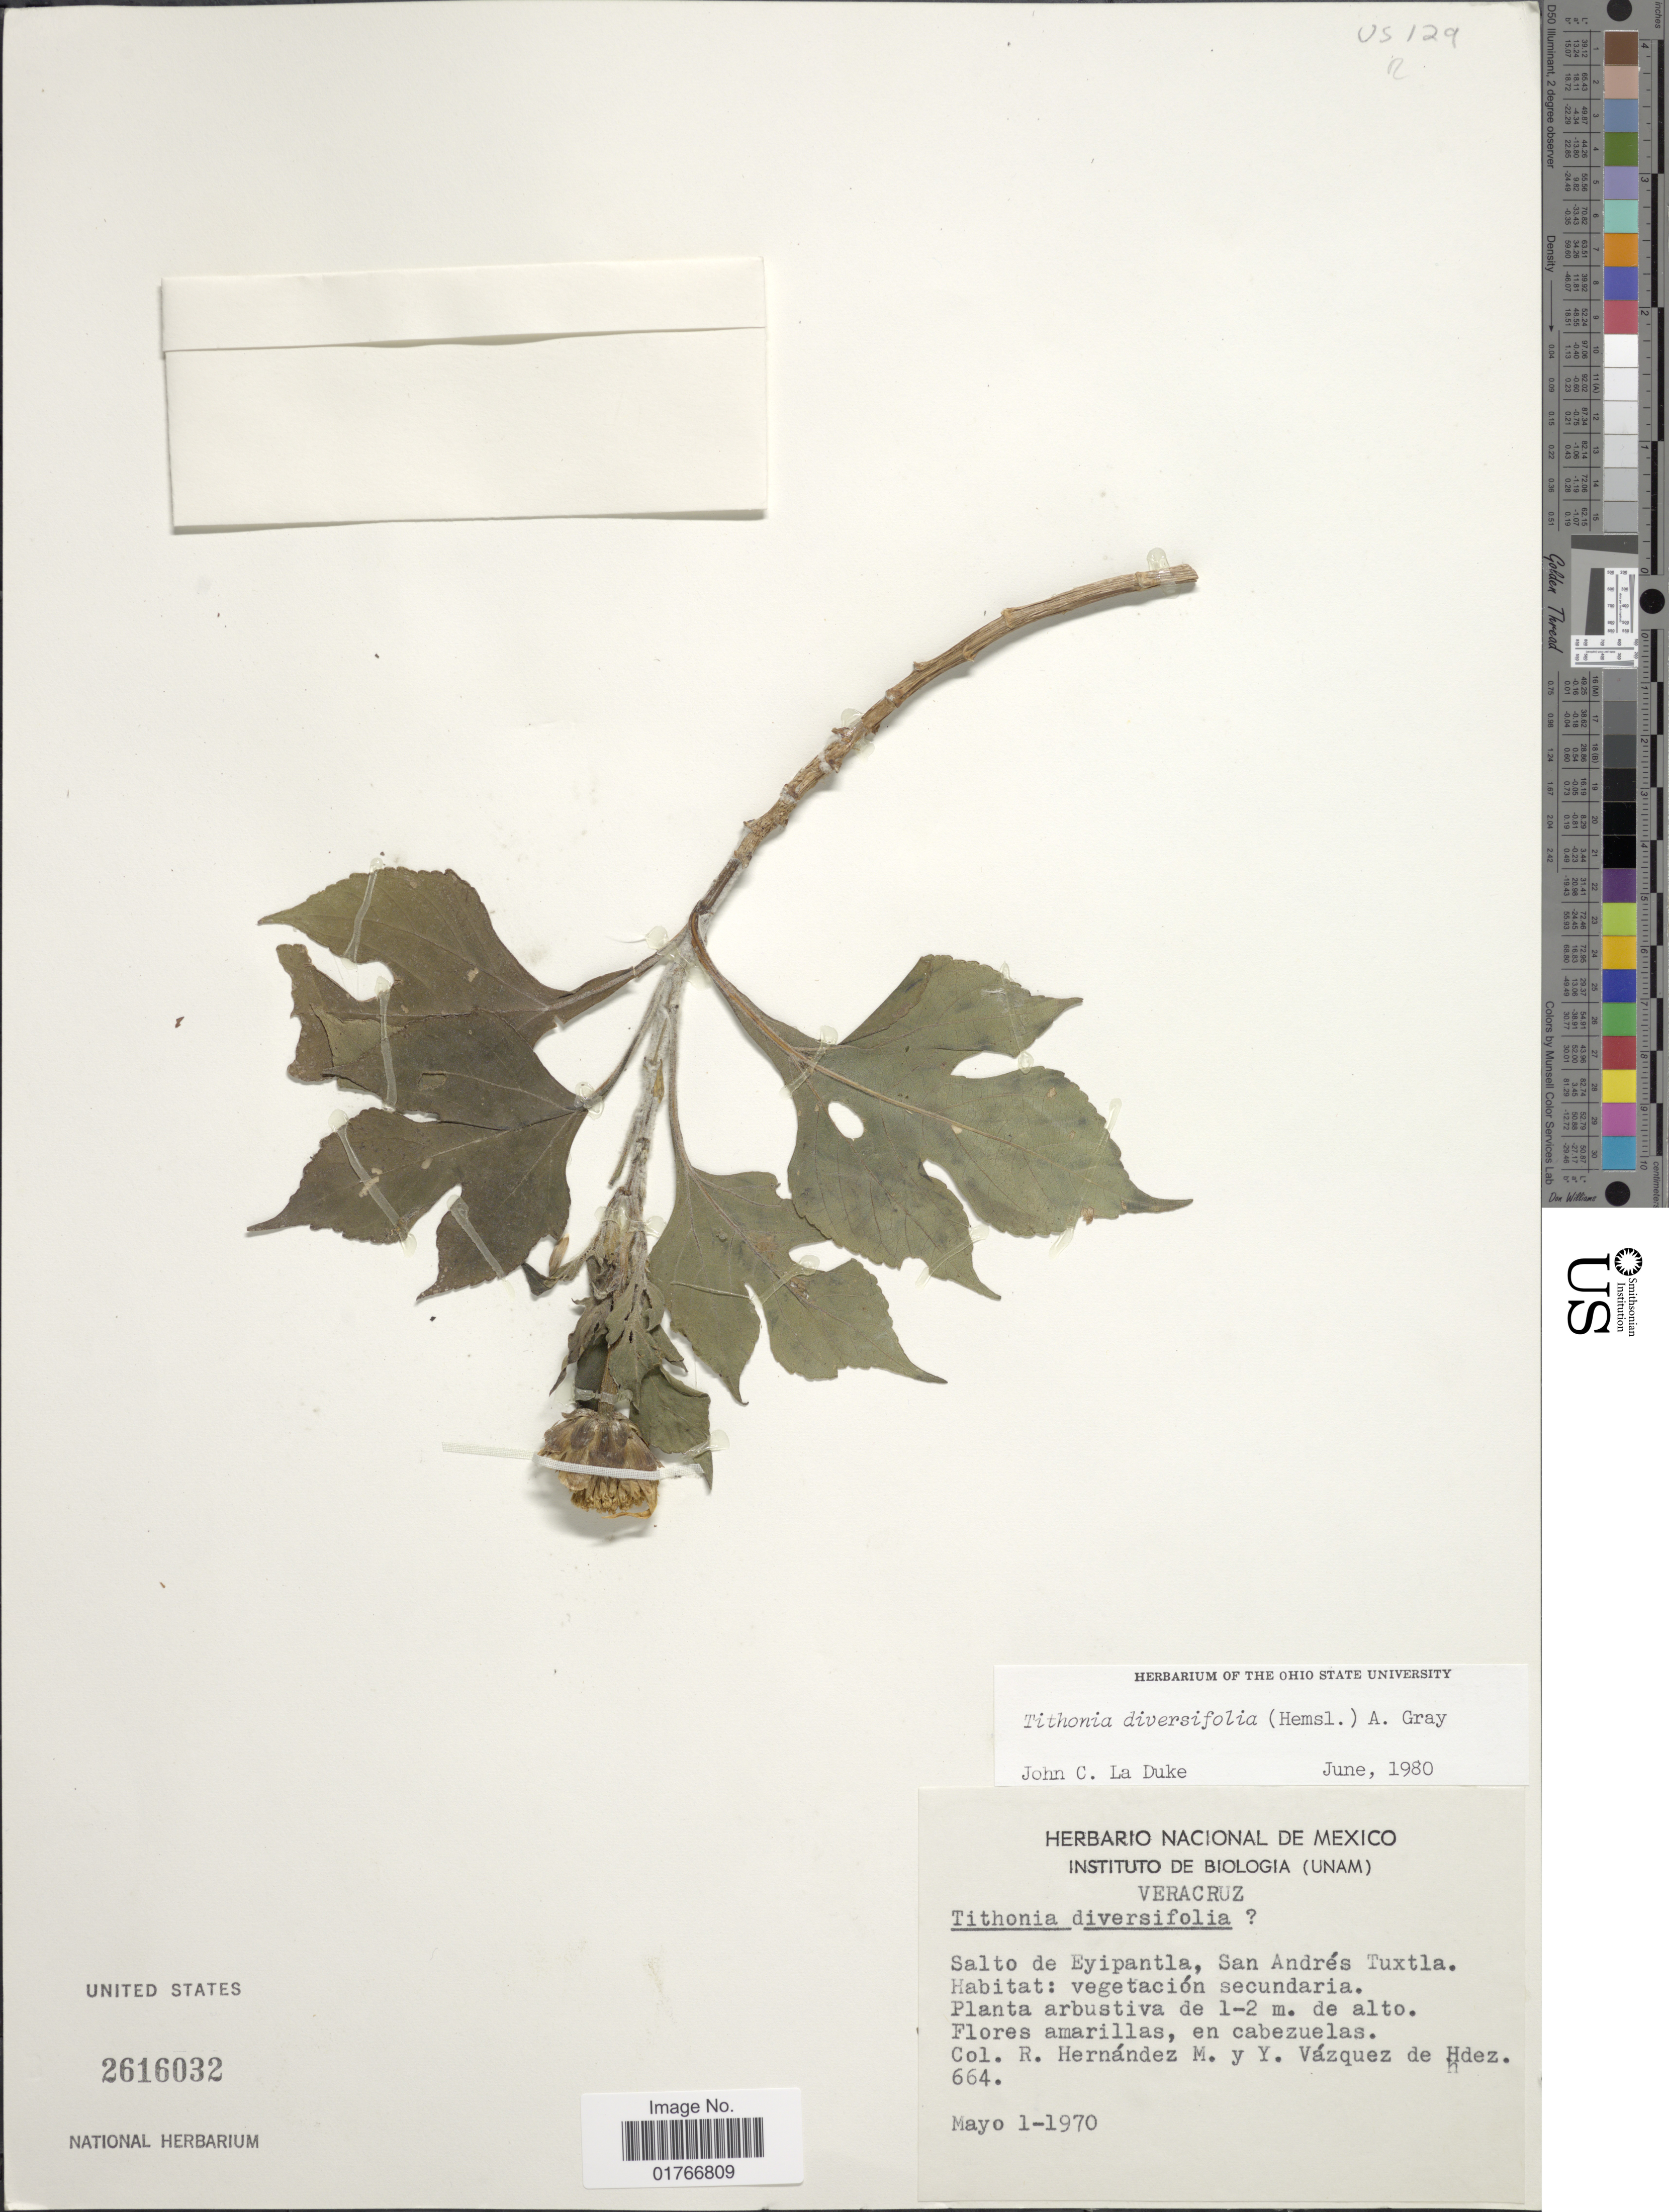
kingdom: Plantae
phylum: Tracheophyta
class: Magnoliopsida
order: Asterales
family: Asteraceae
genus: Tithonia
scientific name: Tithonia diversifolia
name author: (Hemsl.) A. Gray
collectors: R. Hernández M. & Y. Vazquez de Hernandez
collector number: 664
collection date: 1970-05-01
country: Mexico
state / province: Veracruz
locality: Veracruz , Salto de Eyipantla, San Andres Tuxtla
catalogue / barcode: US 2616032